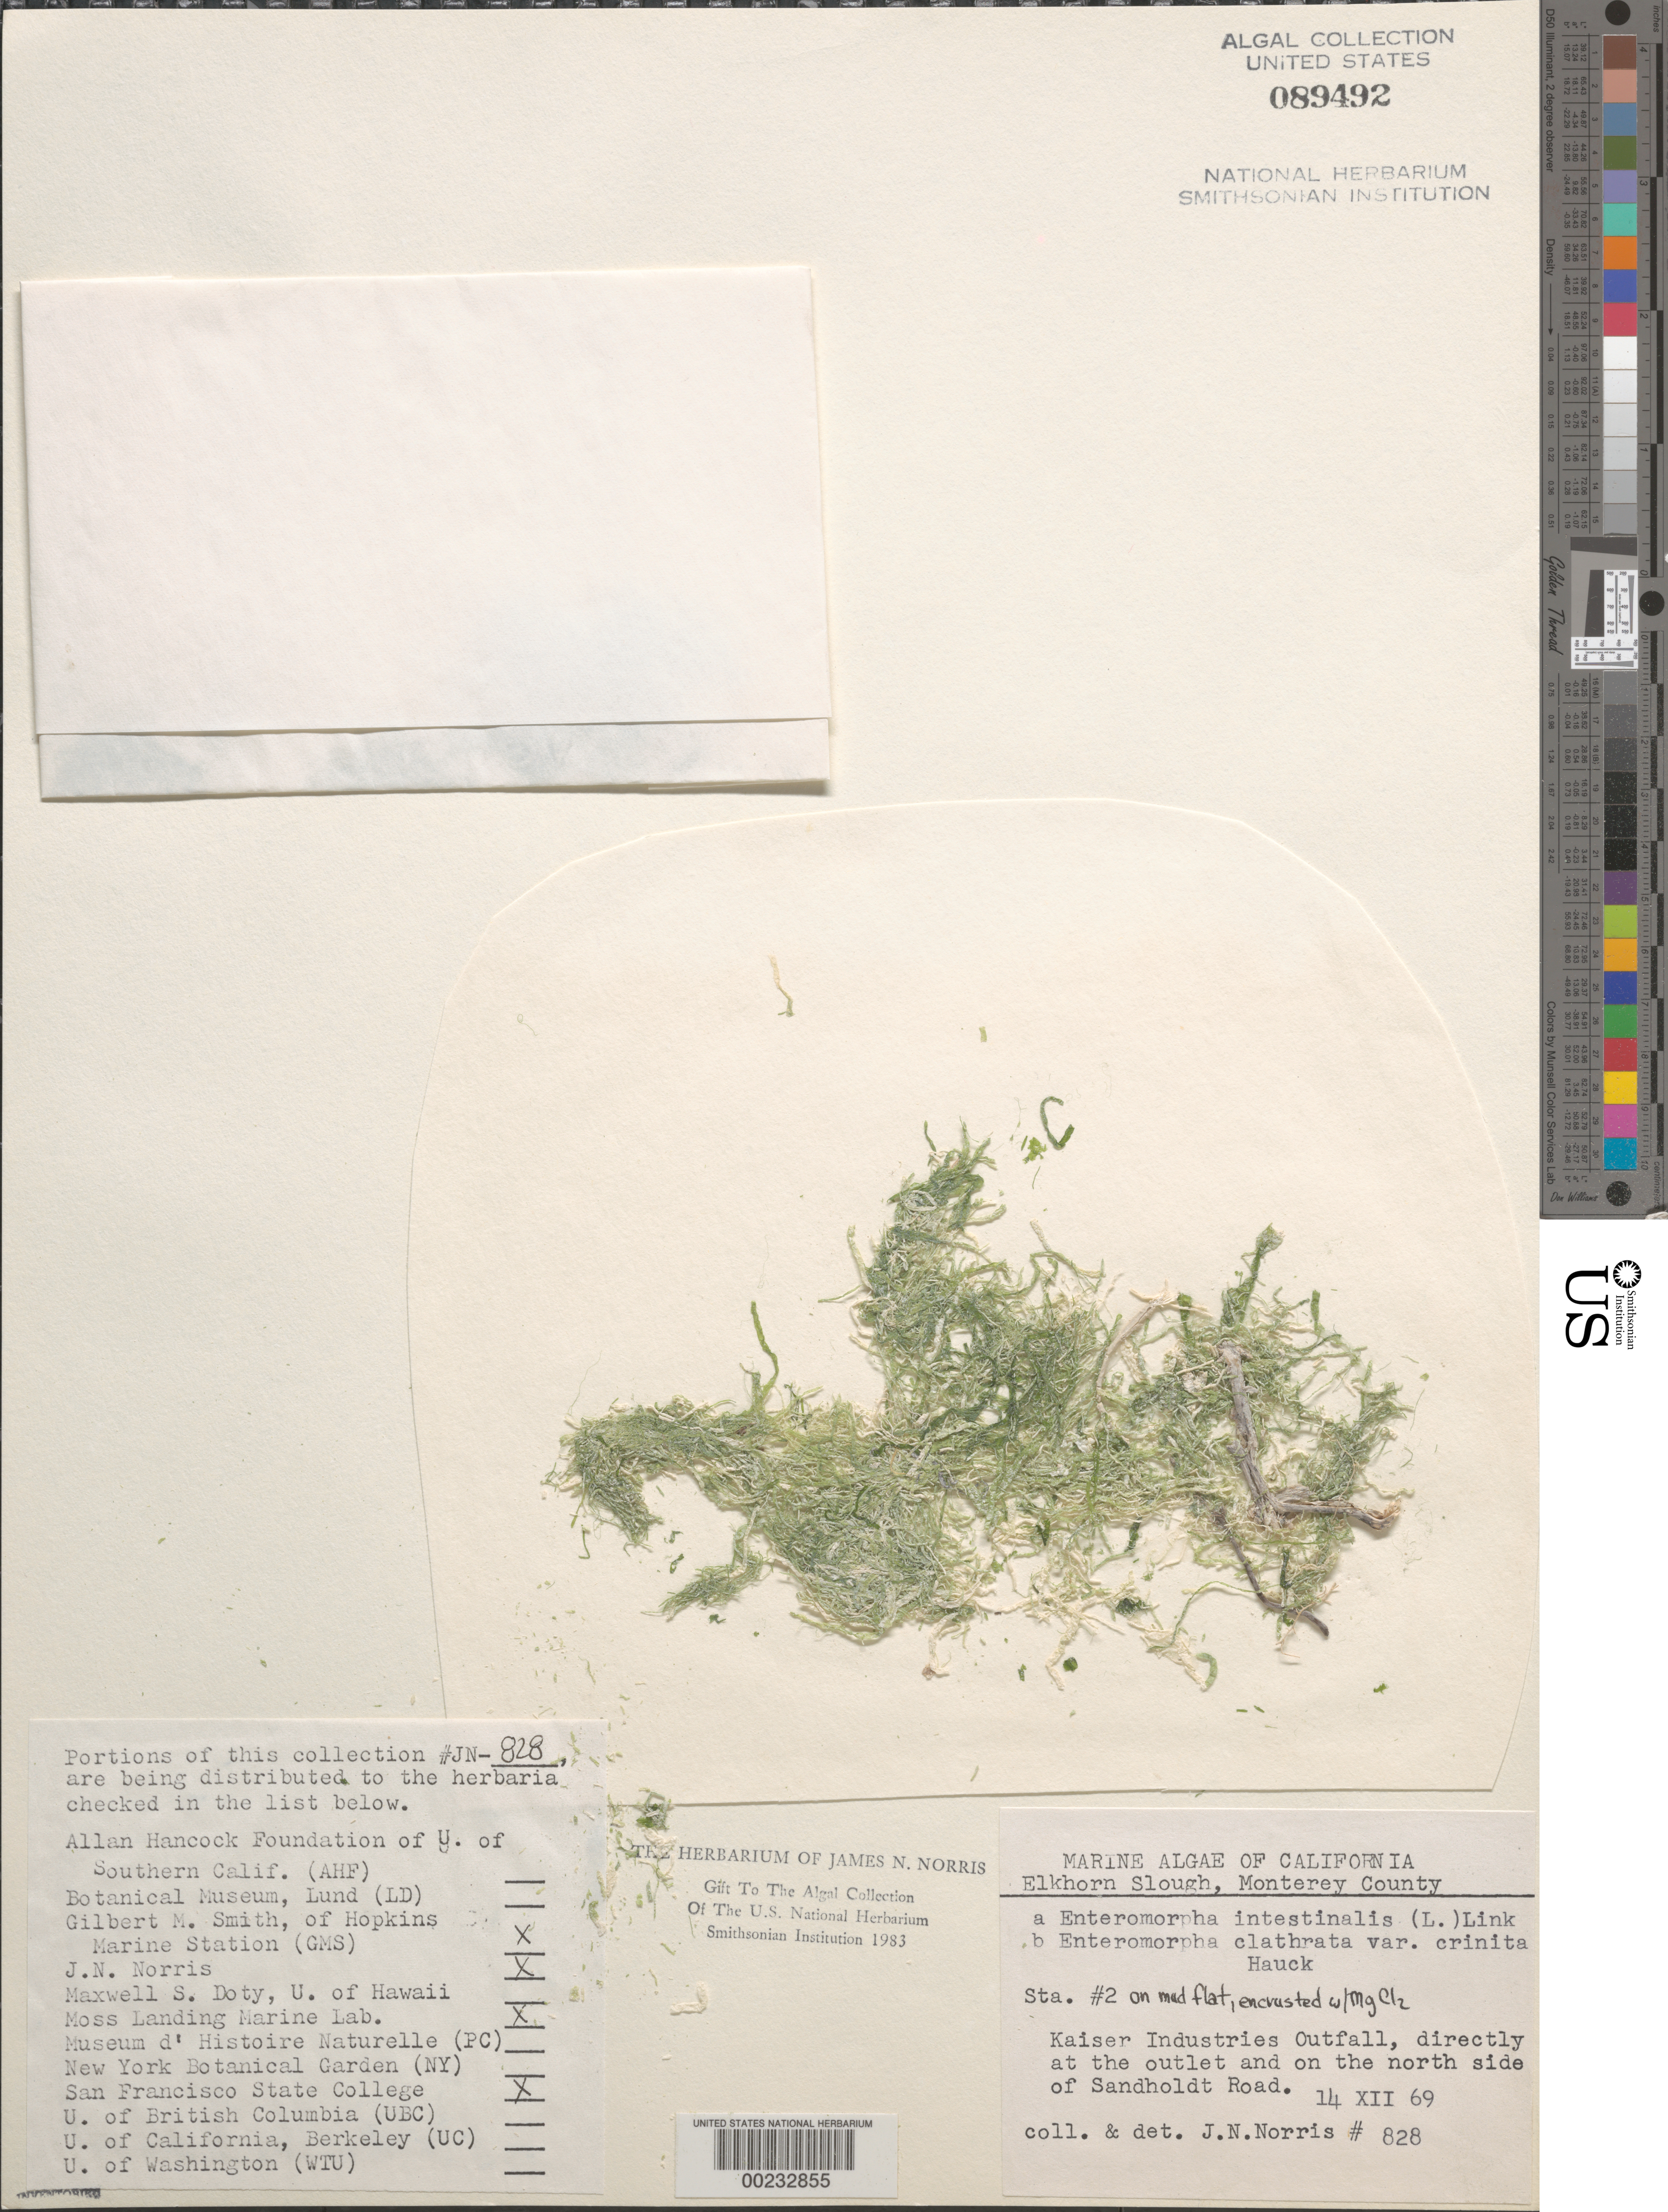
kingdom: Plantae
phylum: Chlorophyta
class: Ulvophyceae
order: Ulvales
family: Ulvaceae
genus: Ulva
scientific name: Ulva intestinalis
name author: L.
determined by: Algae name updating Project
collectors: J. N. Norris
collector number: JN-828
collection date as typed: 14 Dec 1969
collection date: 1969-12-14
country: United States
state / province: California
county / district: Monterey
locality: Elkhorn Slough, Kaiser Industries outfall, Sandholdt Road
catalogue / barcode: US 89492